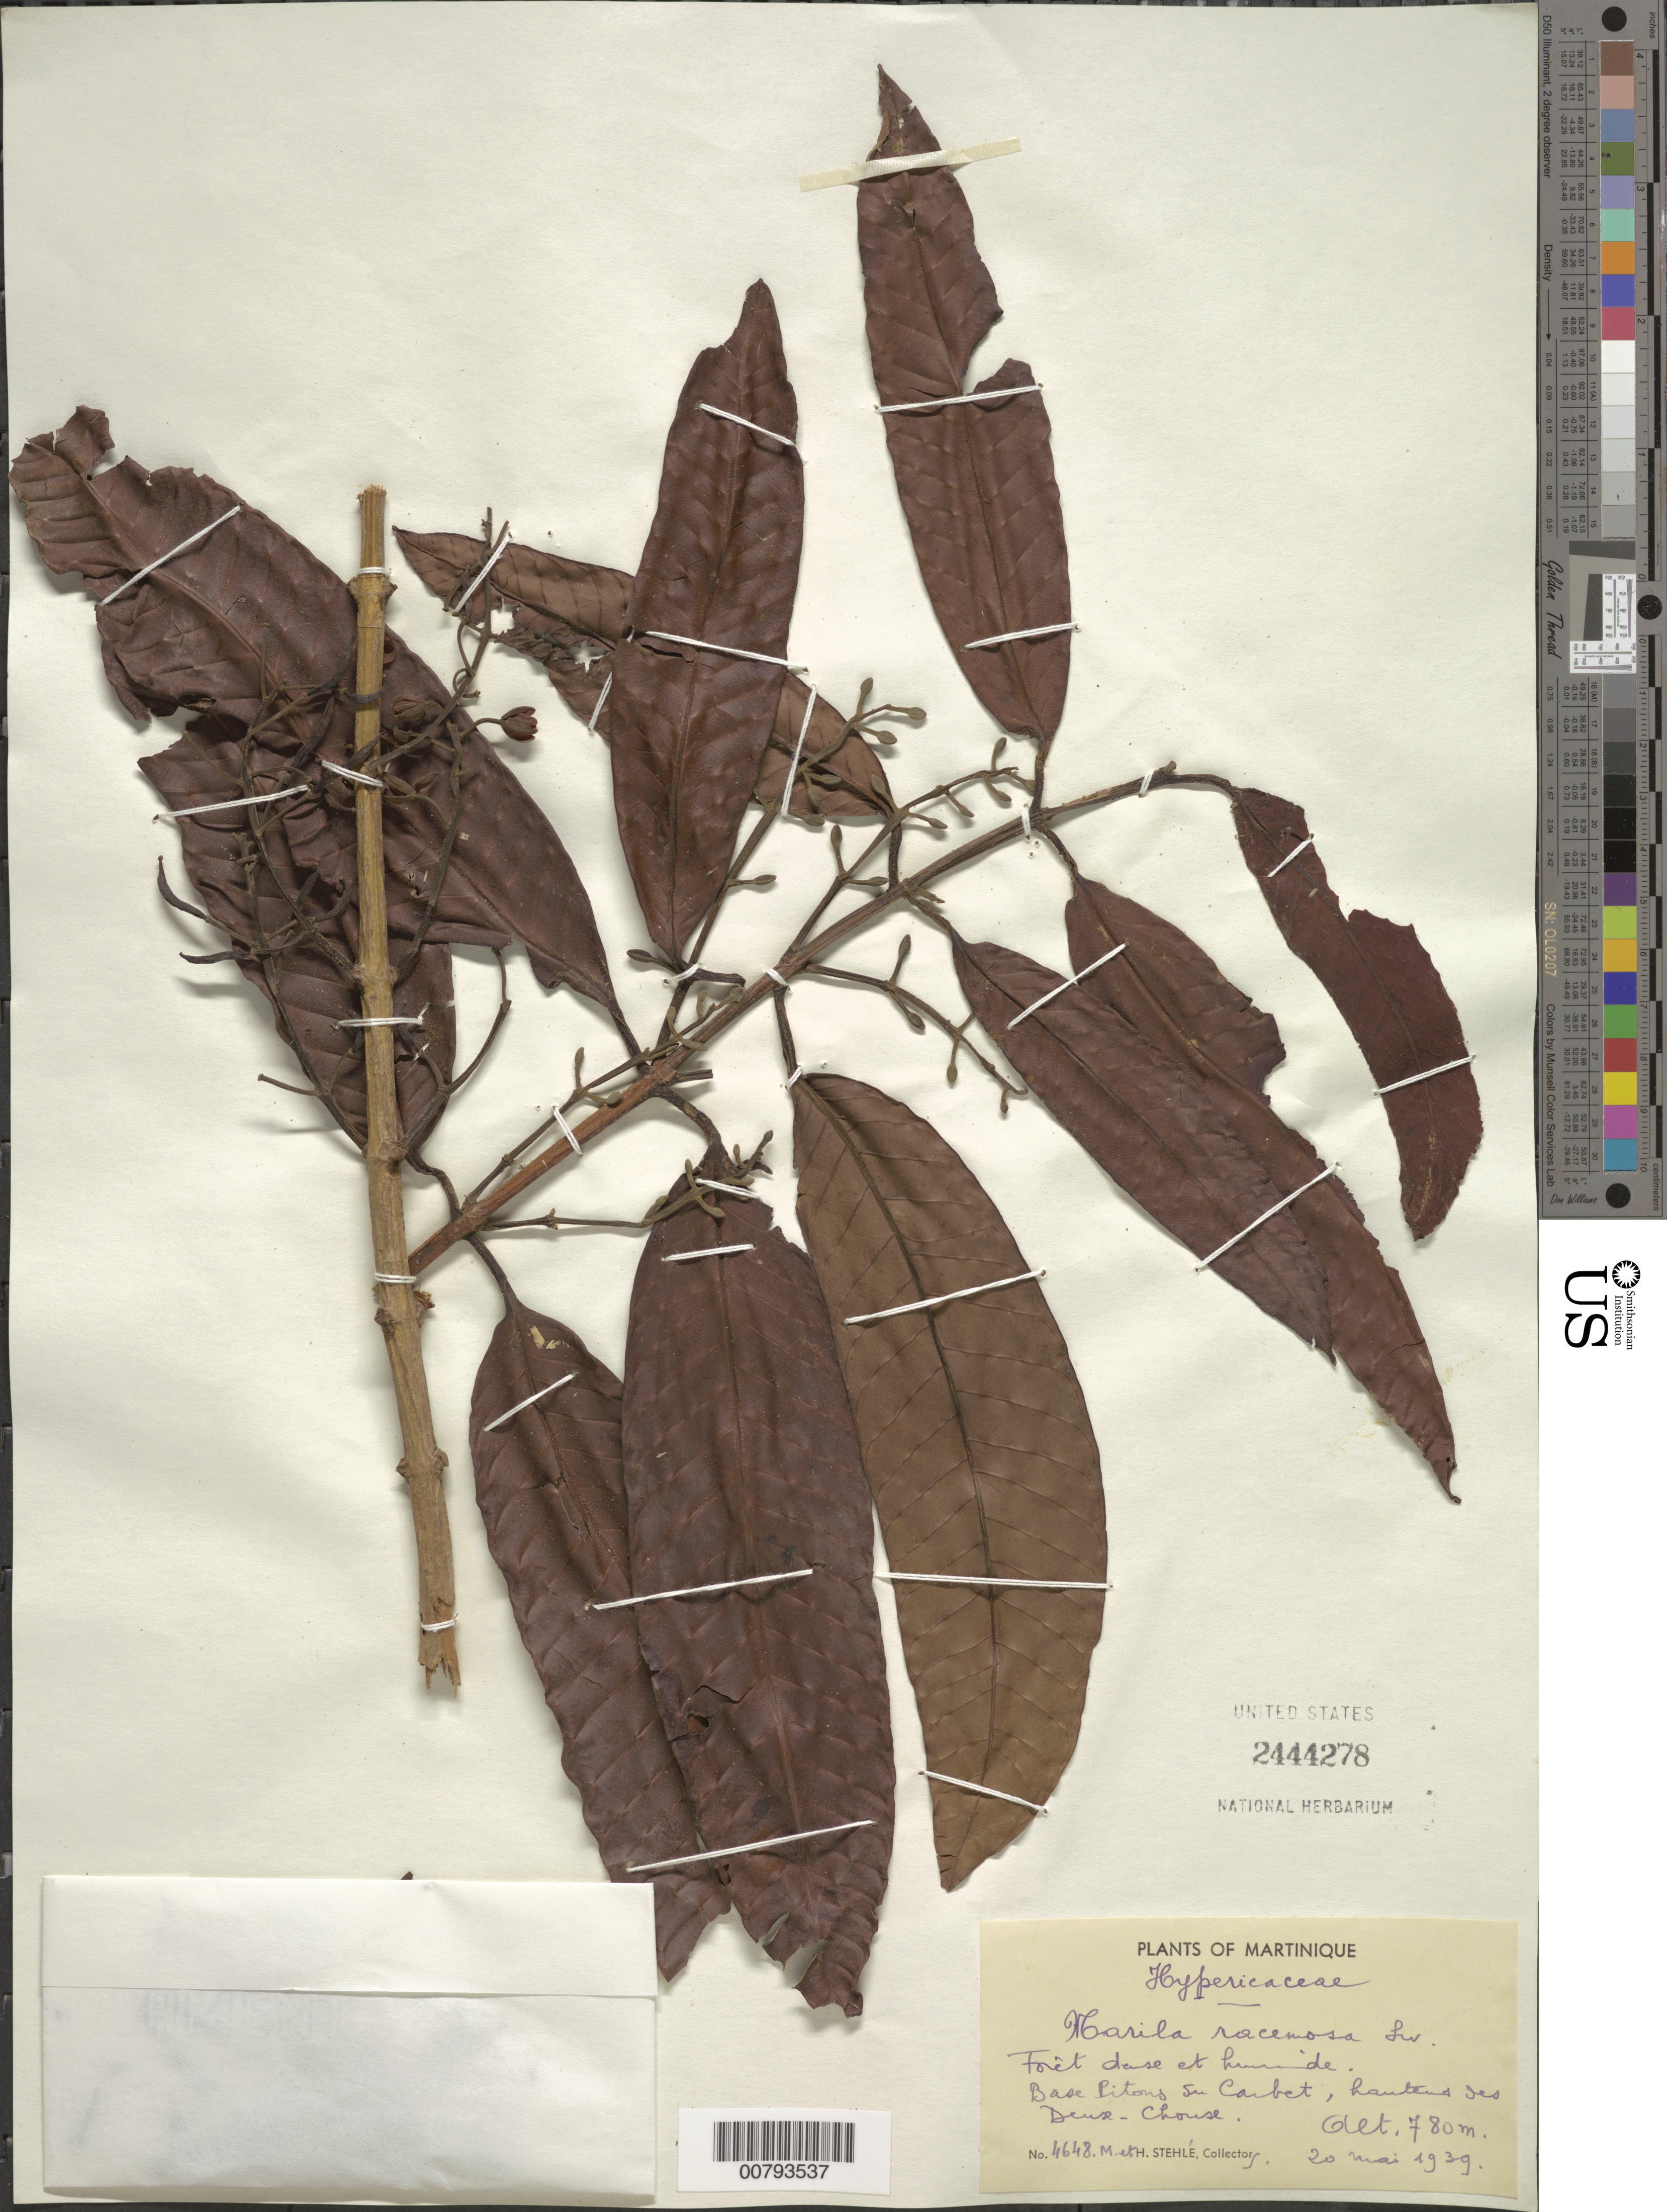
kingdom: Plantae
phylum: Tracheophyta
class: Magnoliopsida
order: Malpighiales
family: Calophyllaceae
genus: Marila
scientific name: Marila racemosa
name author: Sw.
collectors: H. Stehlé & M. Stehlé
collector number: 4648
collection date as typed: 20 May 1930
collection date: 1930-05-20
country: Martinique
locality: Base Pitons du Carbet, hauteurs des Deux-Choux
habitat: Dense rainforest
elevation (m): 780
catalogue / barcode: US 2444278